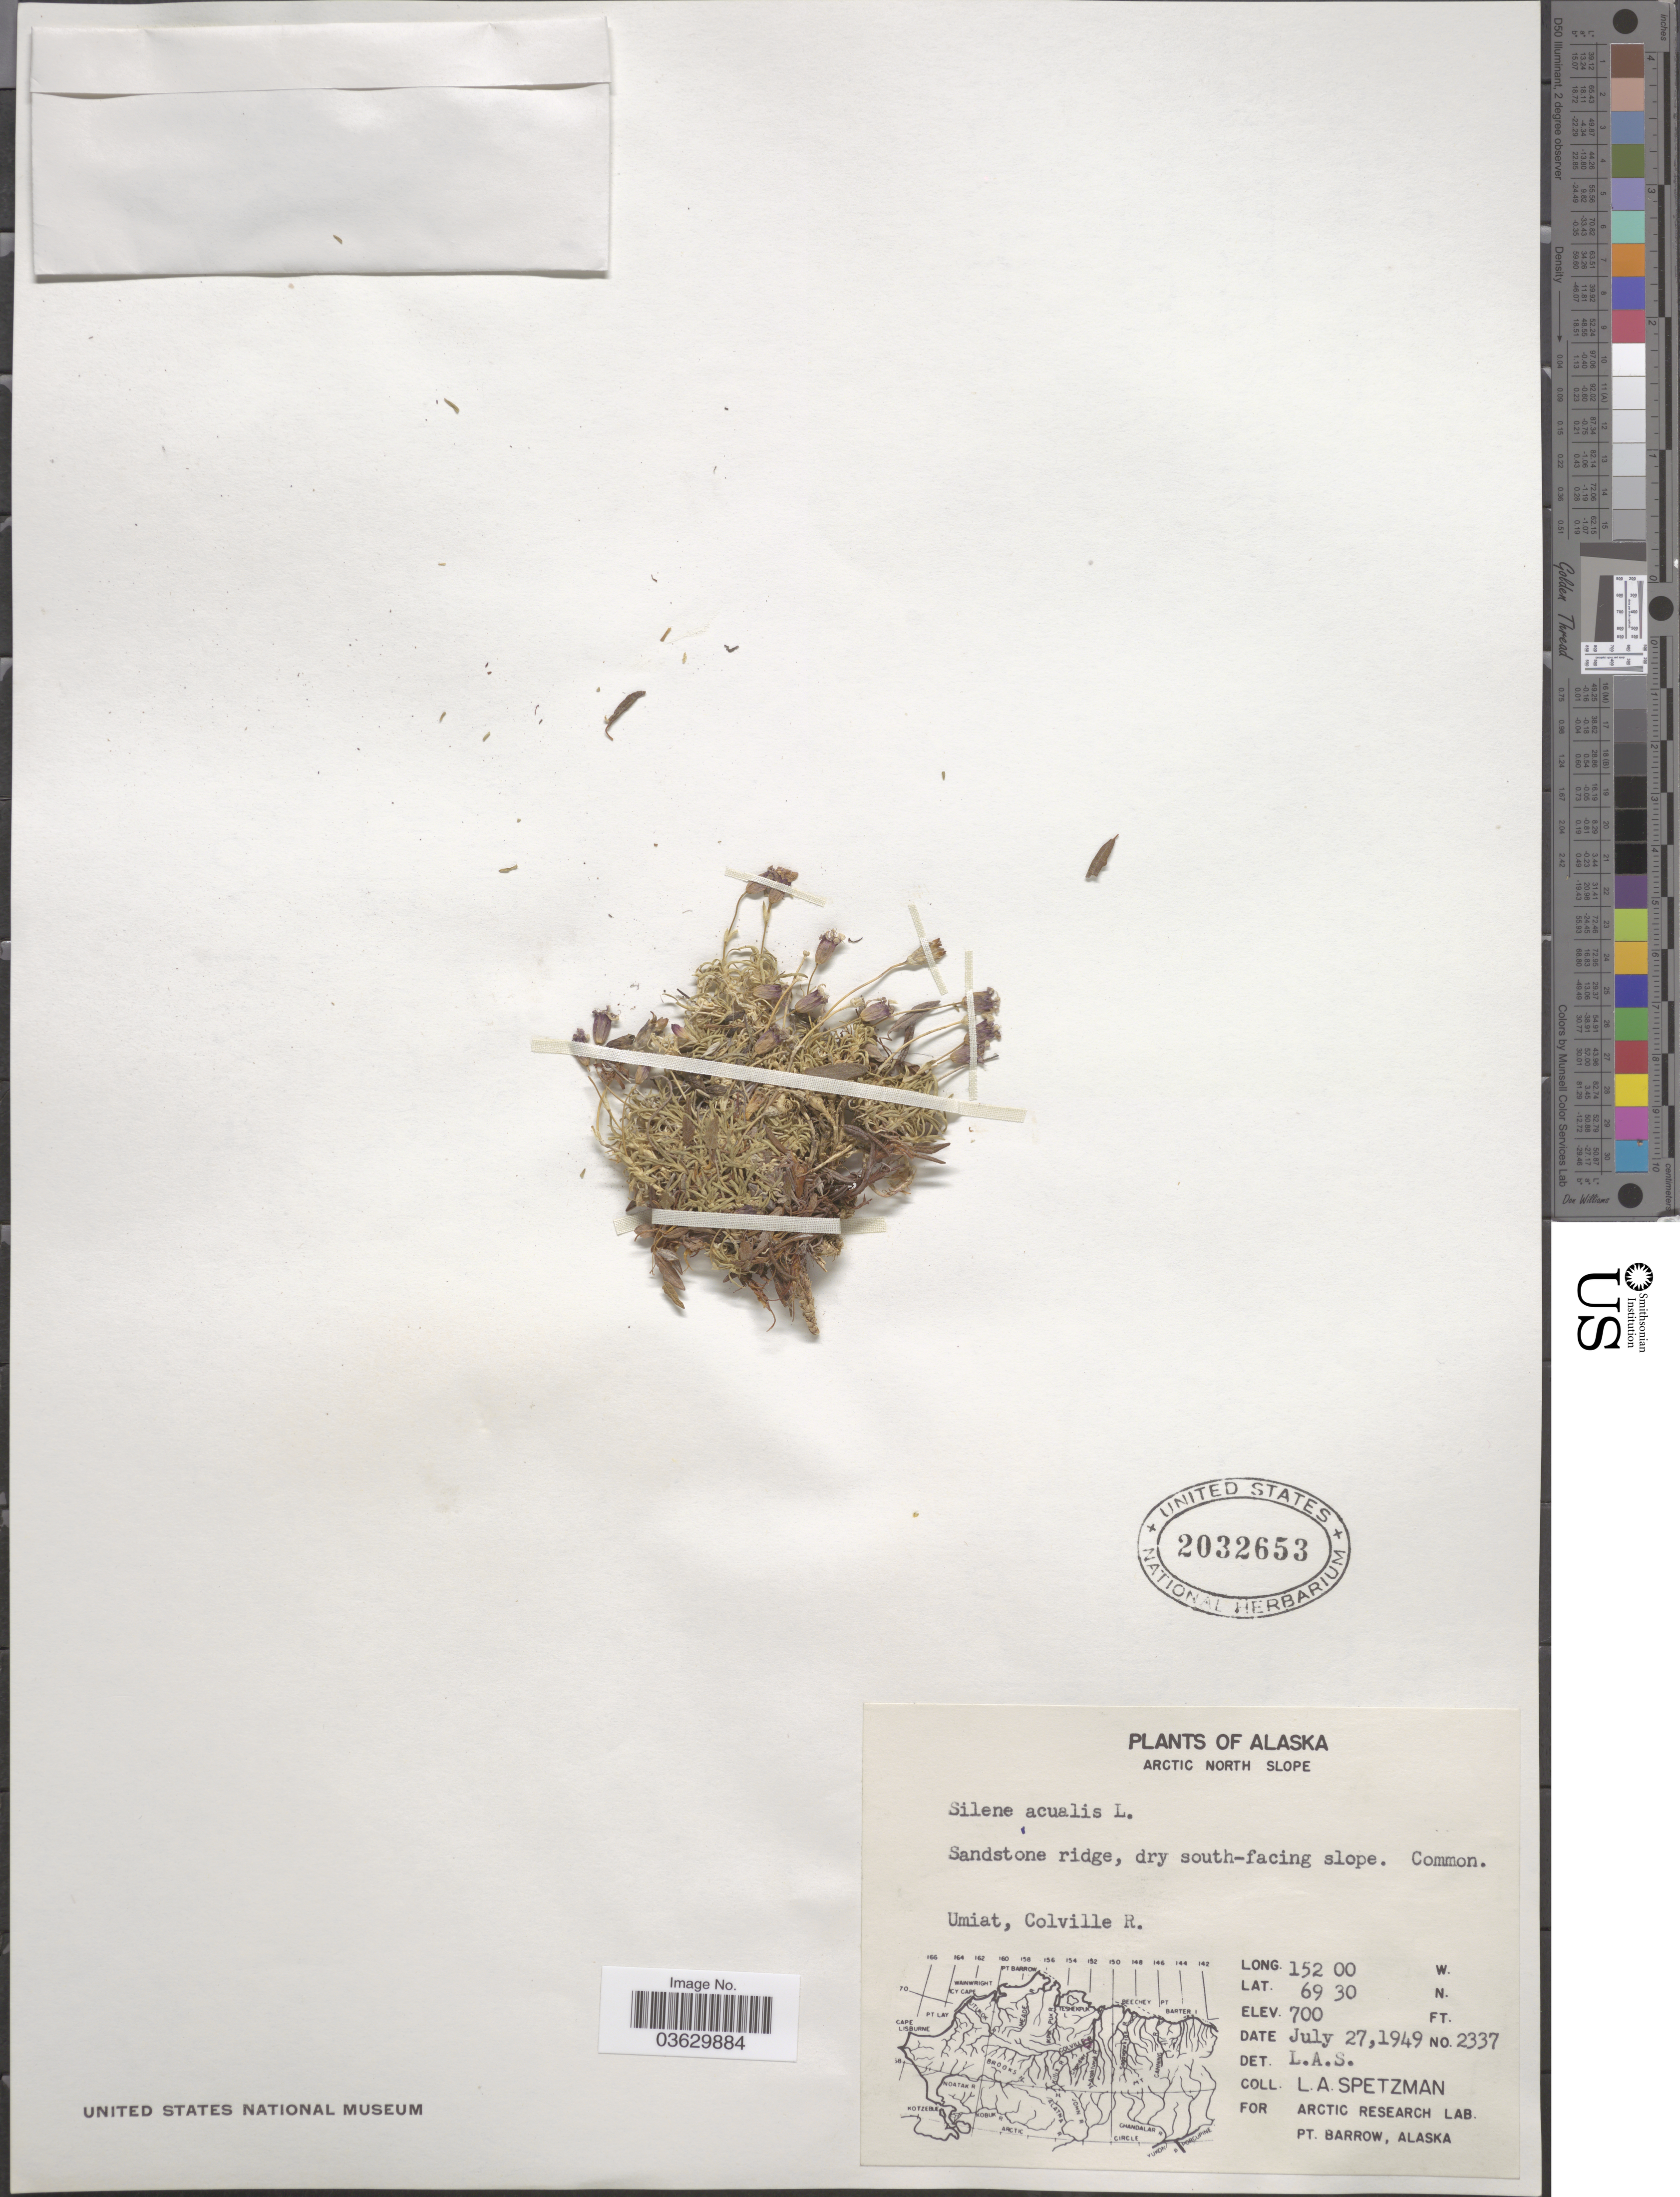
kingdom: Plantae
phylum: Tracheophyta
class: Magnoliopsida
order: Caryophyllales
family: Caryophyllaceae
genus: Silene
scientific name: Silene acaulis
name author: (L.) Jacq.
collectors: L. Spetzman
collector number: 2337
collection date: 1949-07-27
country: United States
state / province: Alaska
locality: Arctic North Slope. Sandstone ridge, dry south-facing slope. Umiat, Colville R.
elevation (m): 213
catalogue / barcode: US 2032653